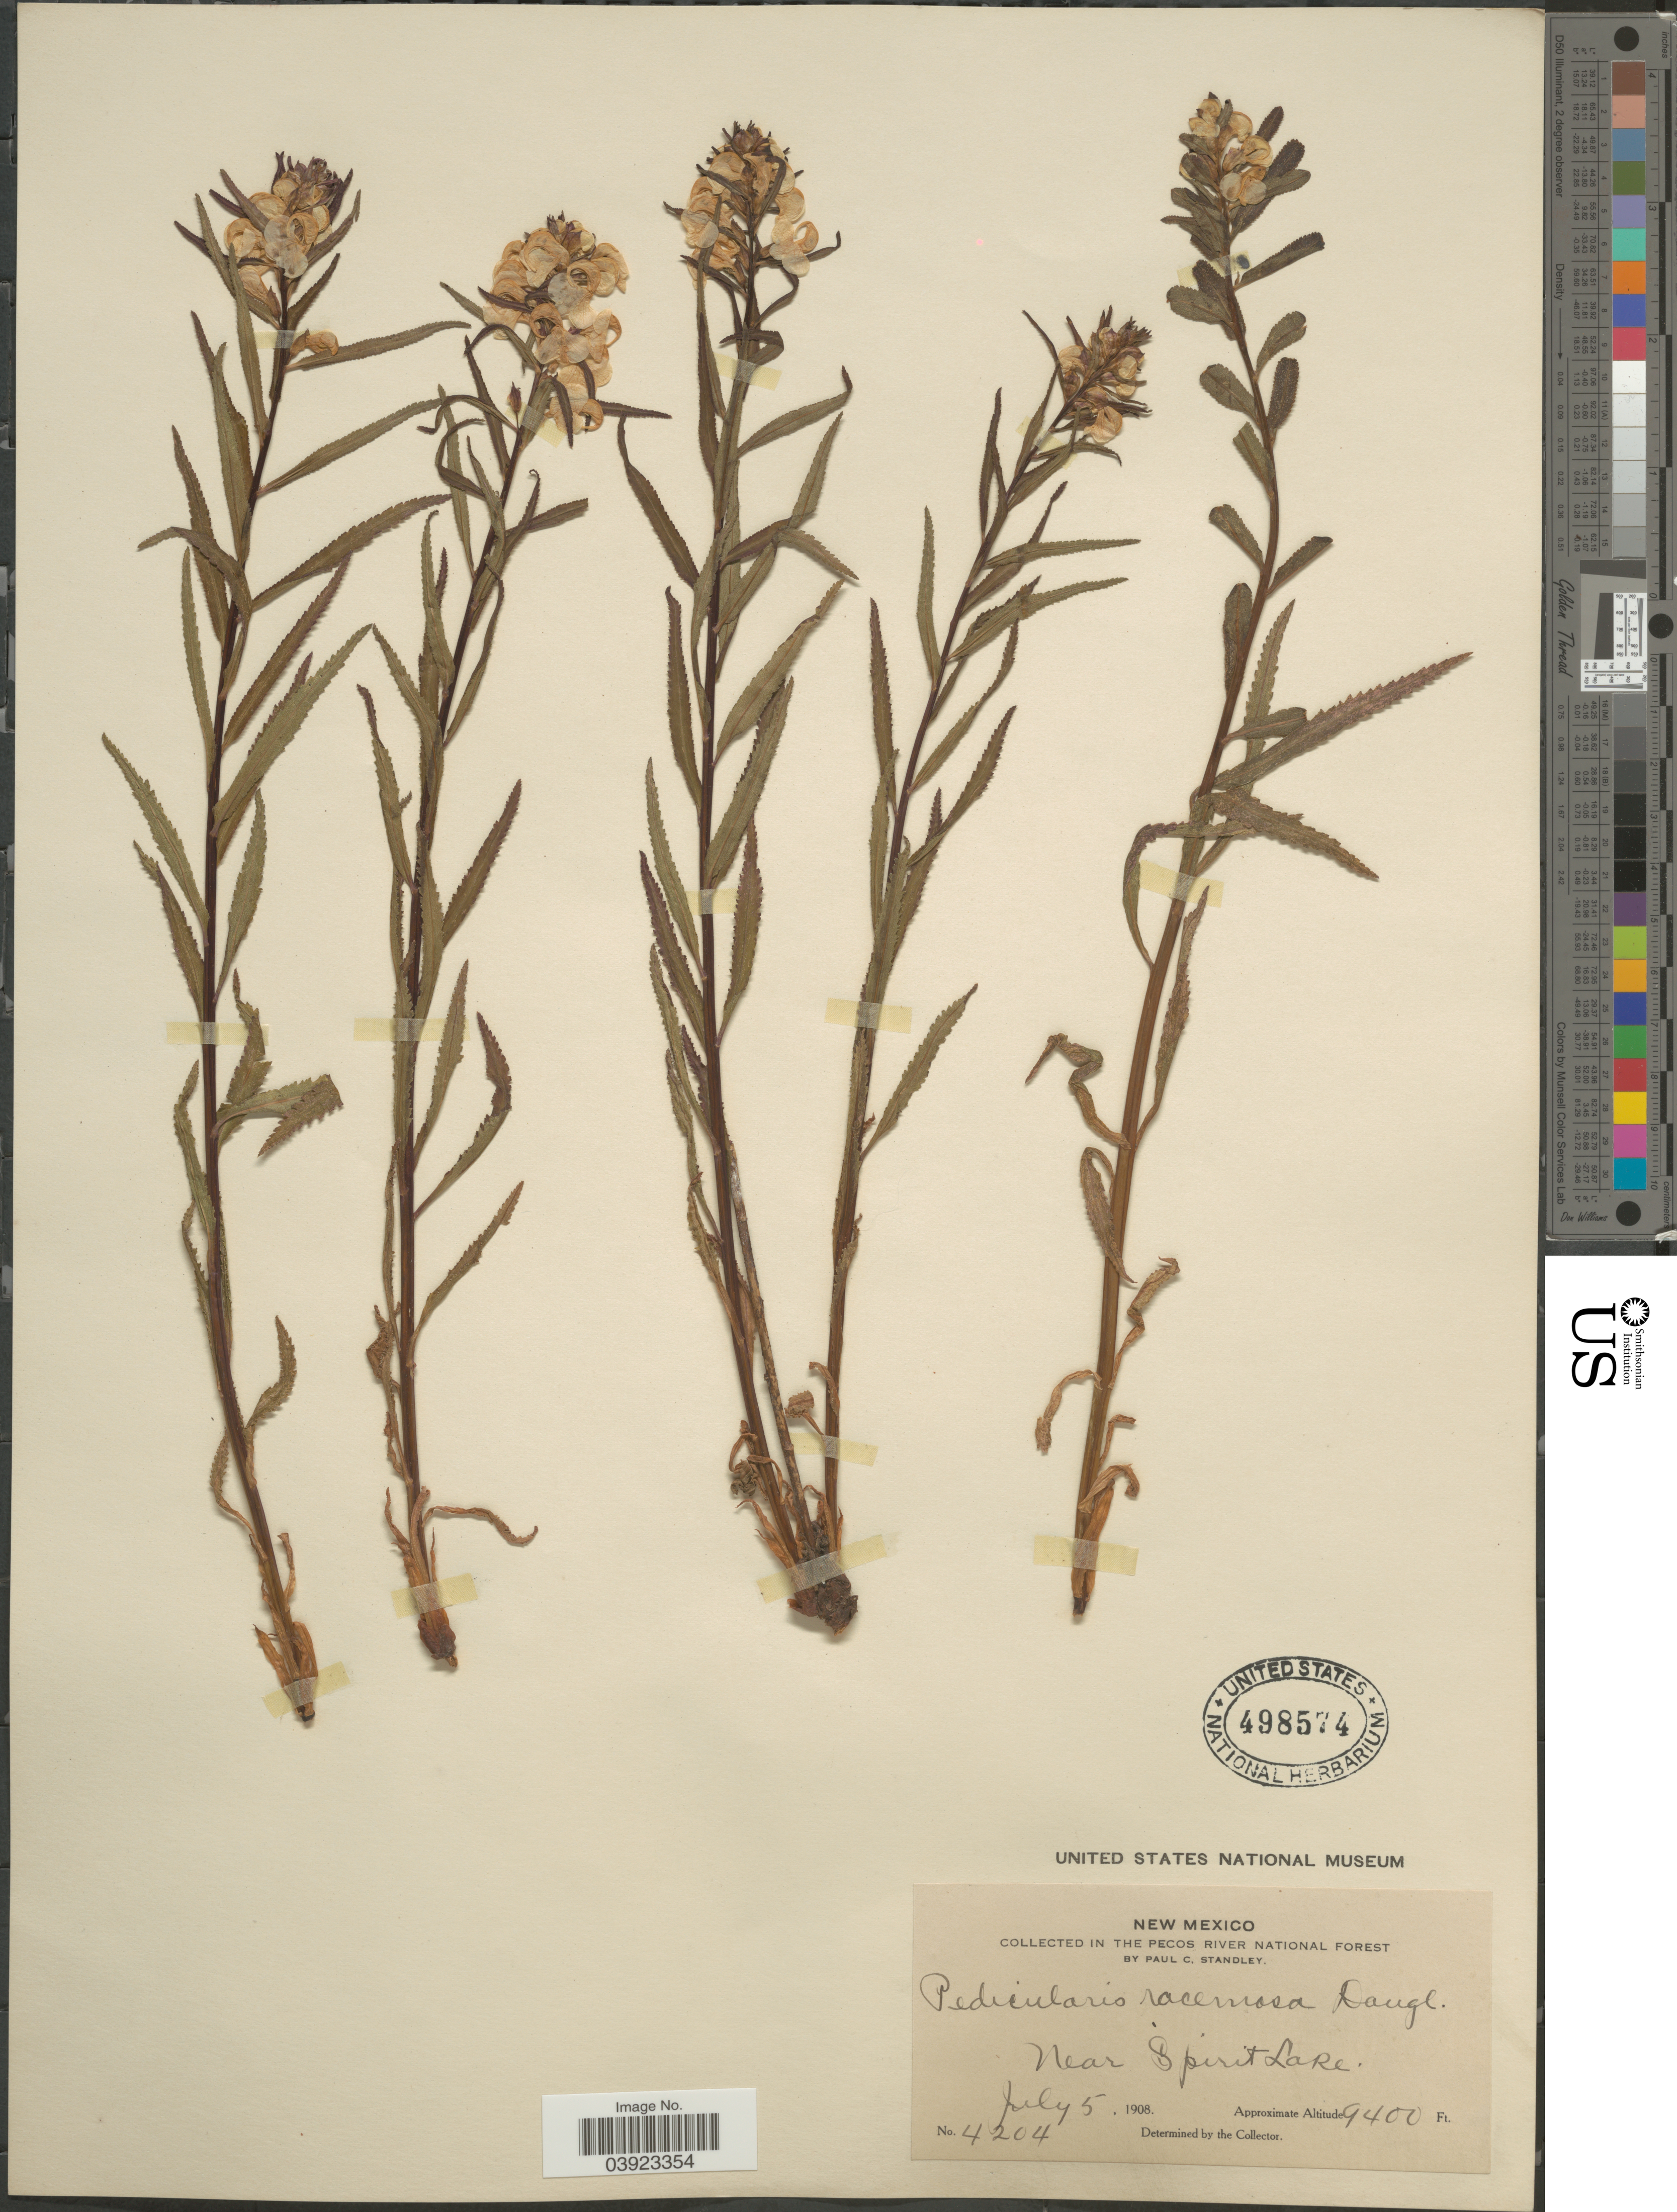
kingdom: Plantae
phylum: Tracheophyta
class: Magnoliopsida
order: Lamiales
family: Orobanchaceae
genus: Pedicularis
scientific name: Pedicularis racemosa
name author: Douglas ex Benth.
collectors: P. C. Standley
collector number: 4204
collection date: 1908-07-05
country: United States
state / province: New Mexico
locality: In the Pecos River National Forest. Near Spirit Lake.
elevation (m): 2865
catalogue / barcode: US 498574